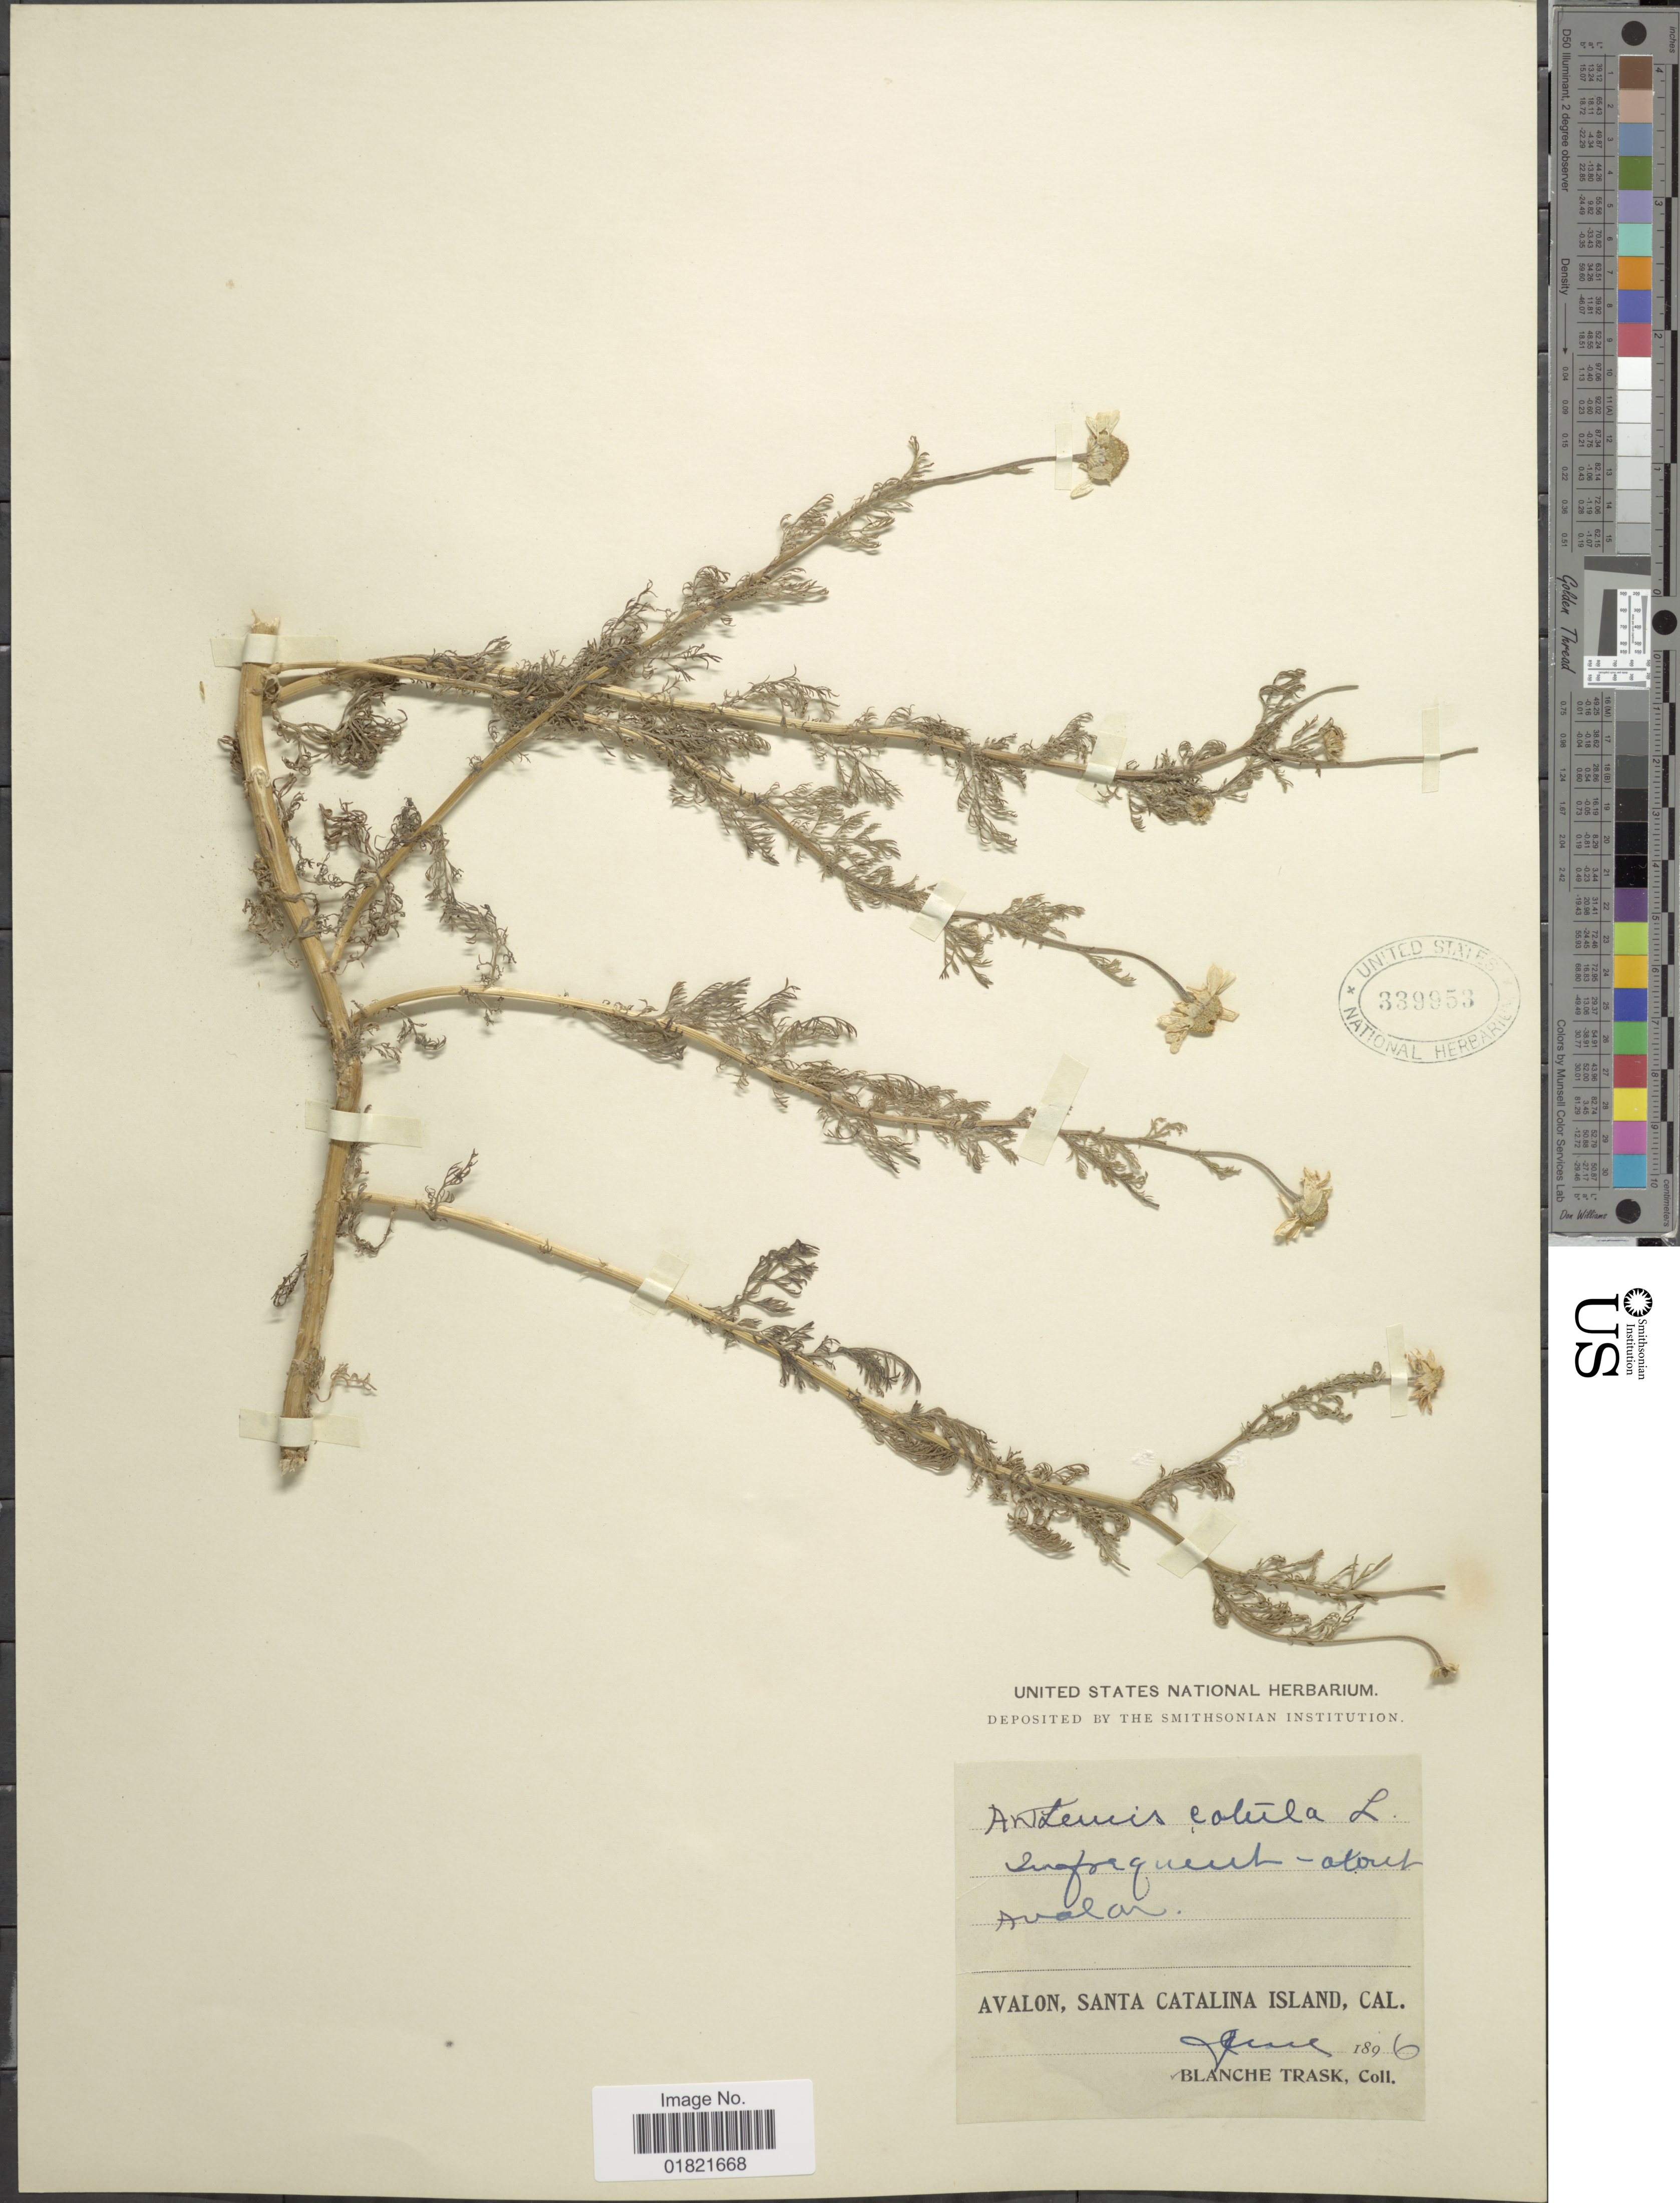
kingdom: Plantae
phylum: Tracheophyta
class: Magnoliopsida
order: Asterales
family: Asteraceae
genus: Anthemis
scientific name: Anthemis cotula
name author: L.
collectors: B. Trask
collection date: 1896-06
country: United States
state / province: California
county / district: Los Angeles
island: Santa Catalina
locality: Avalon, Santa Catalina Island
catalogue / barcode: US 339953